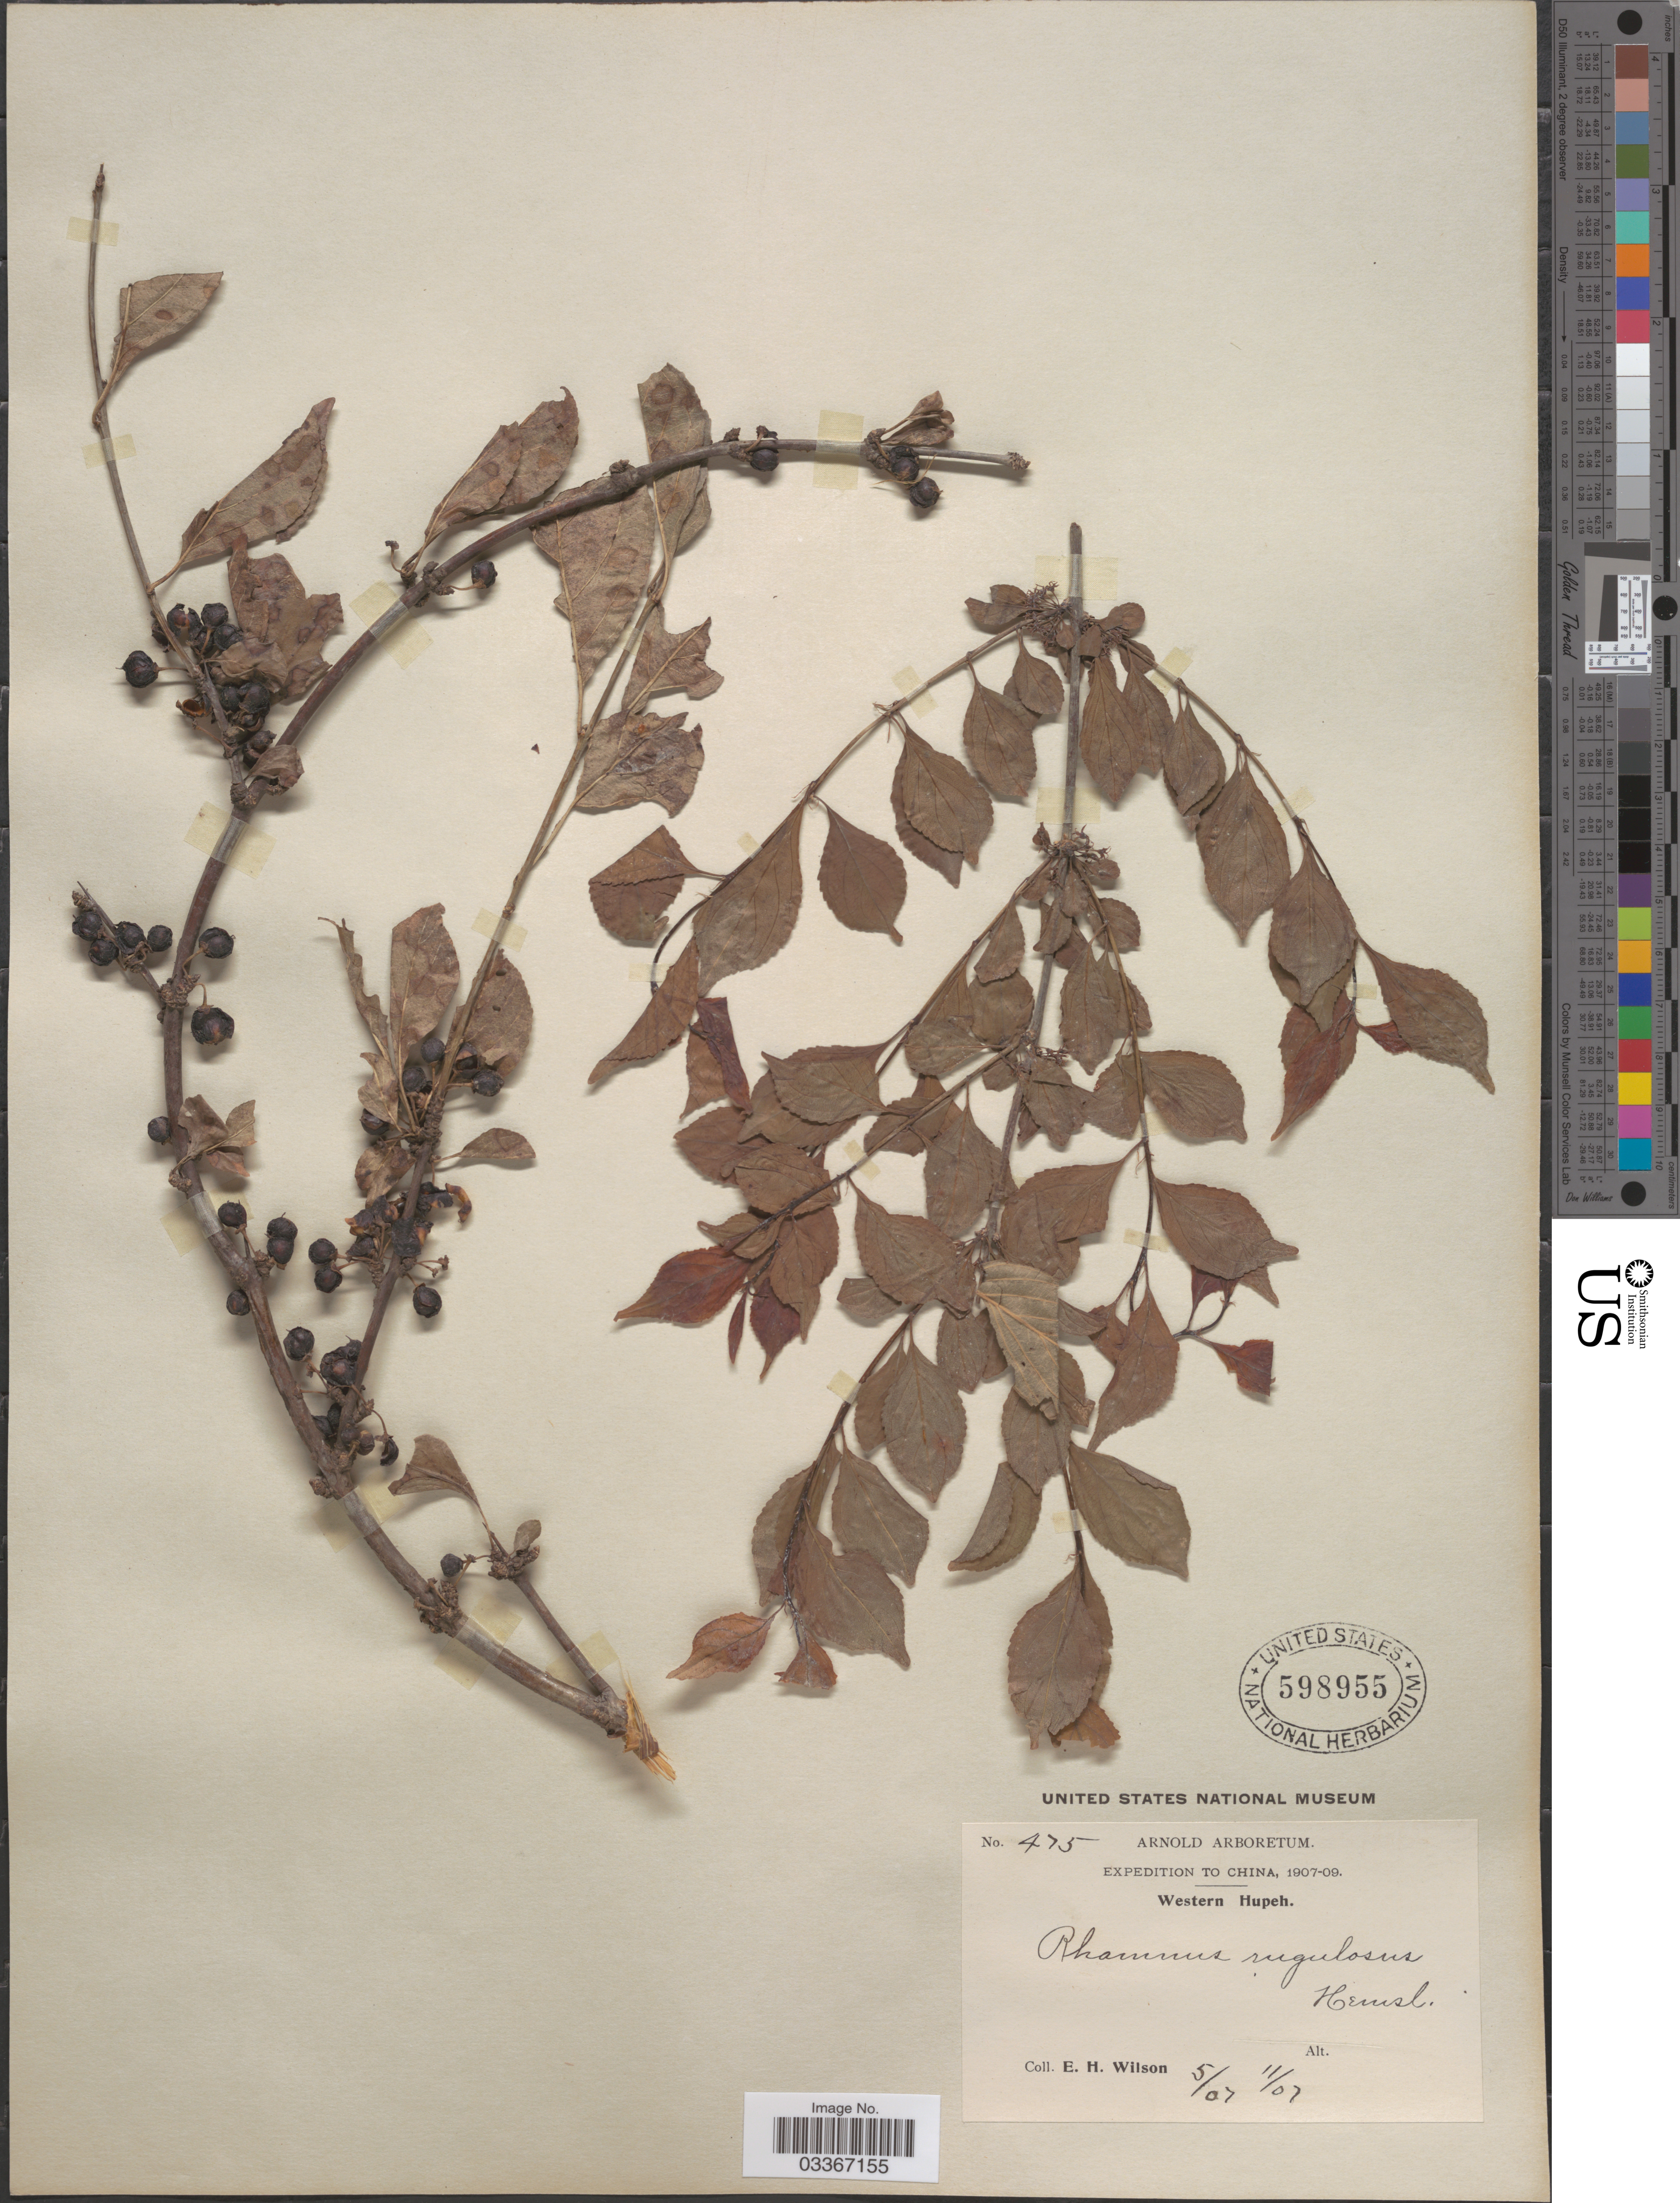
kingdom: Plantae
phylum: Tracheophyta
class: Magnoliopsida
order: Rosales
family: Rhamnaceae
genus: Rhamnus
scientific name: Rhamnus rugulosa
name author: Hemsl.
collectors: E. Wilson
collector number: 475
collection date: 1907-05/1907-11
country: China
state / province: Hubei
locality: Western Hupeh.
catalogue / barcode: US 598955